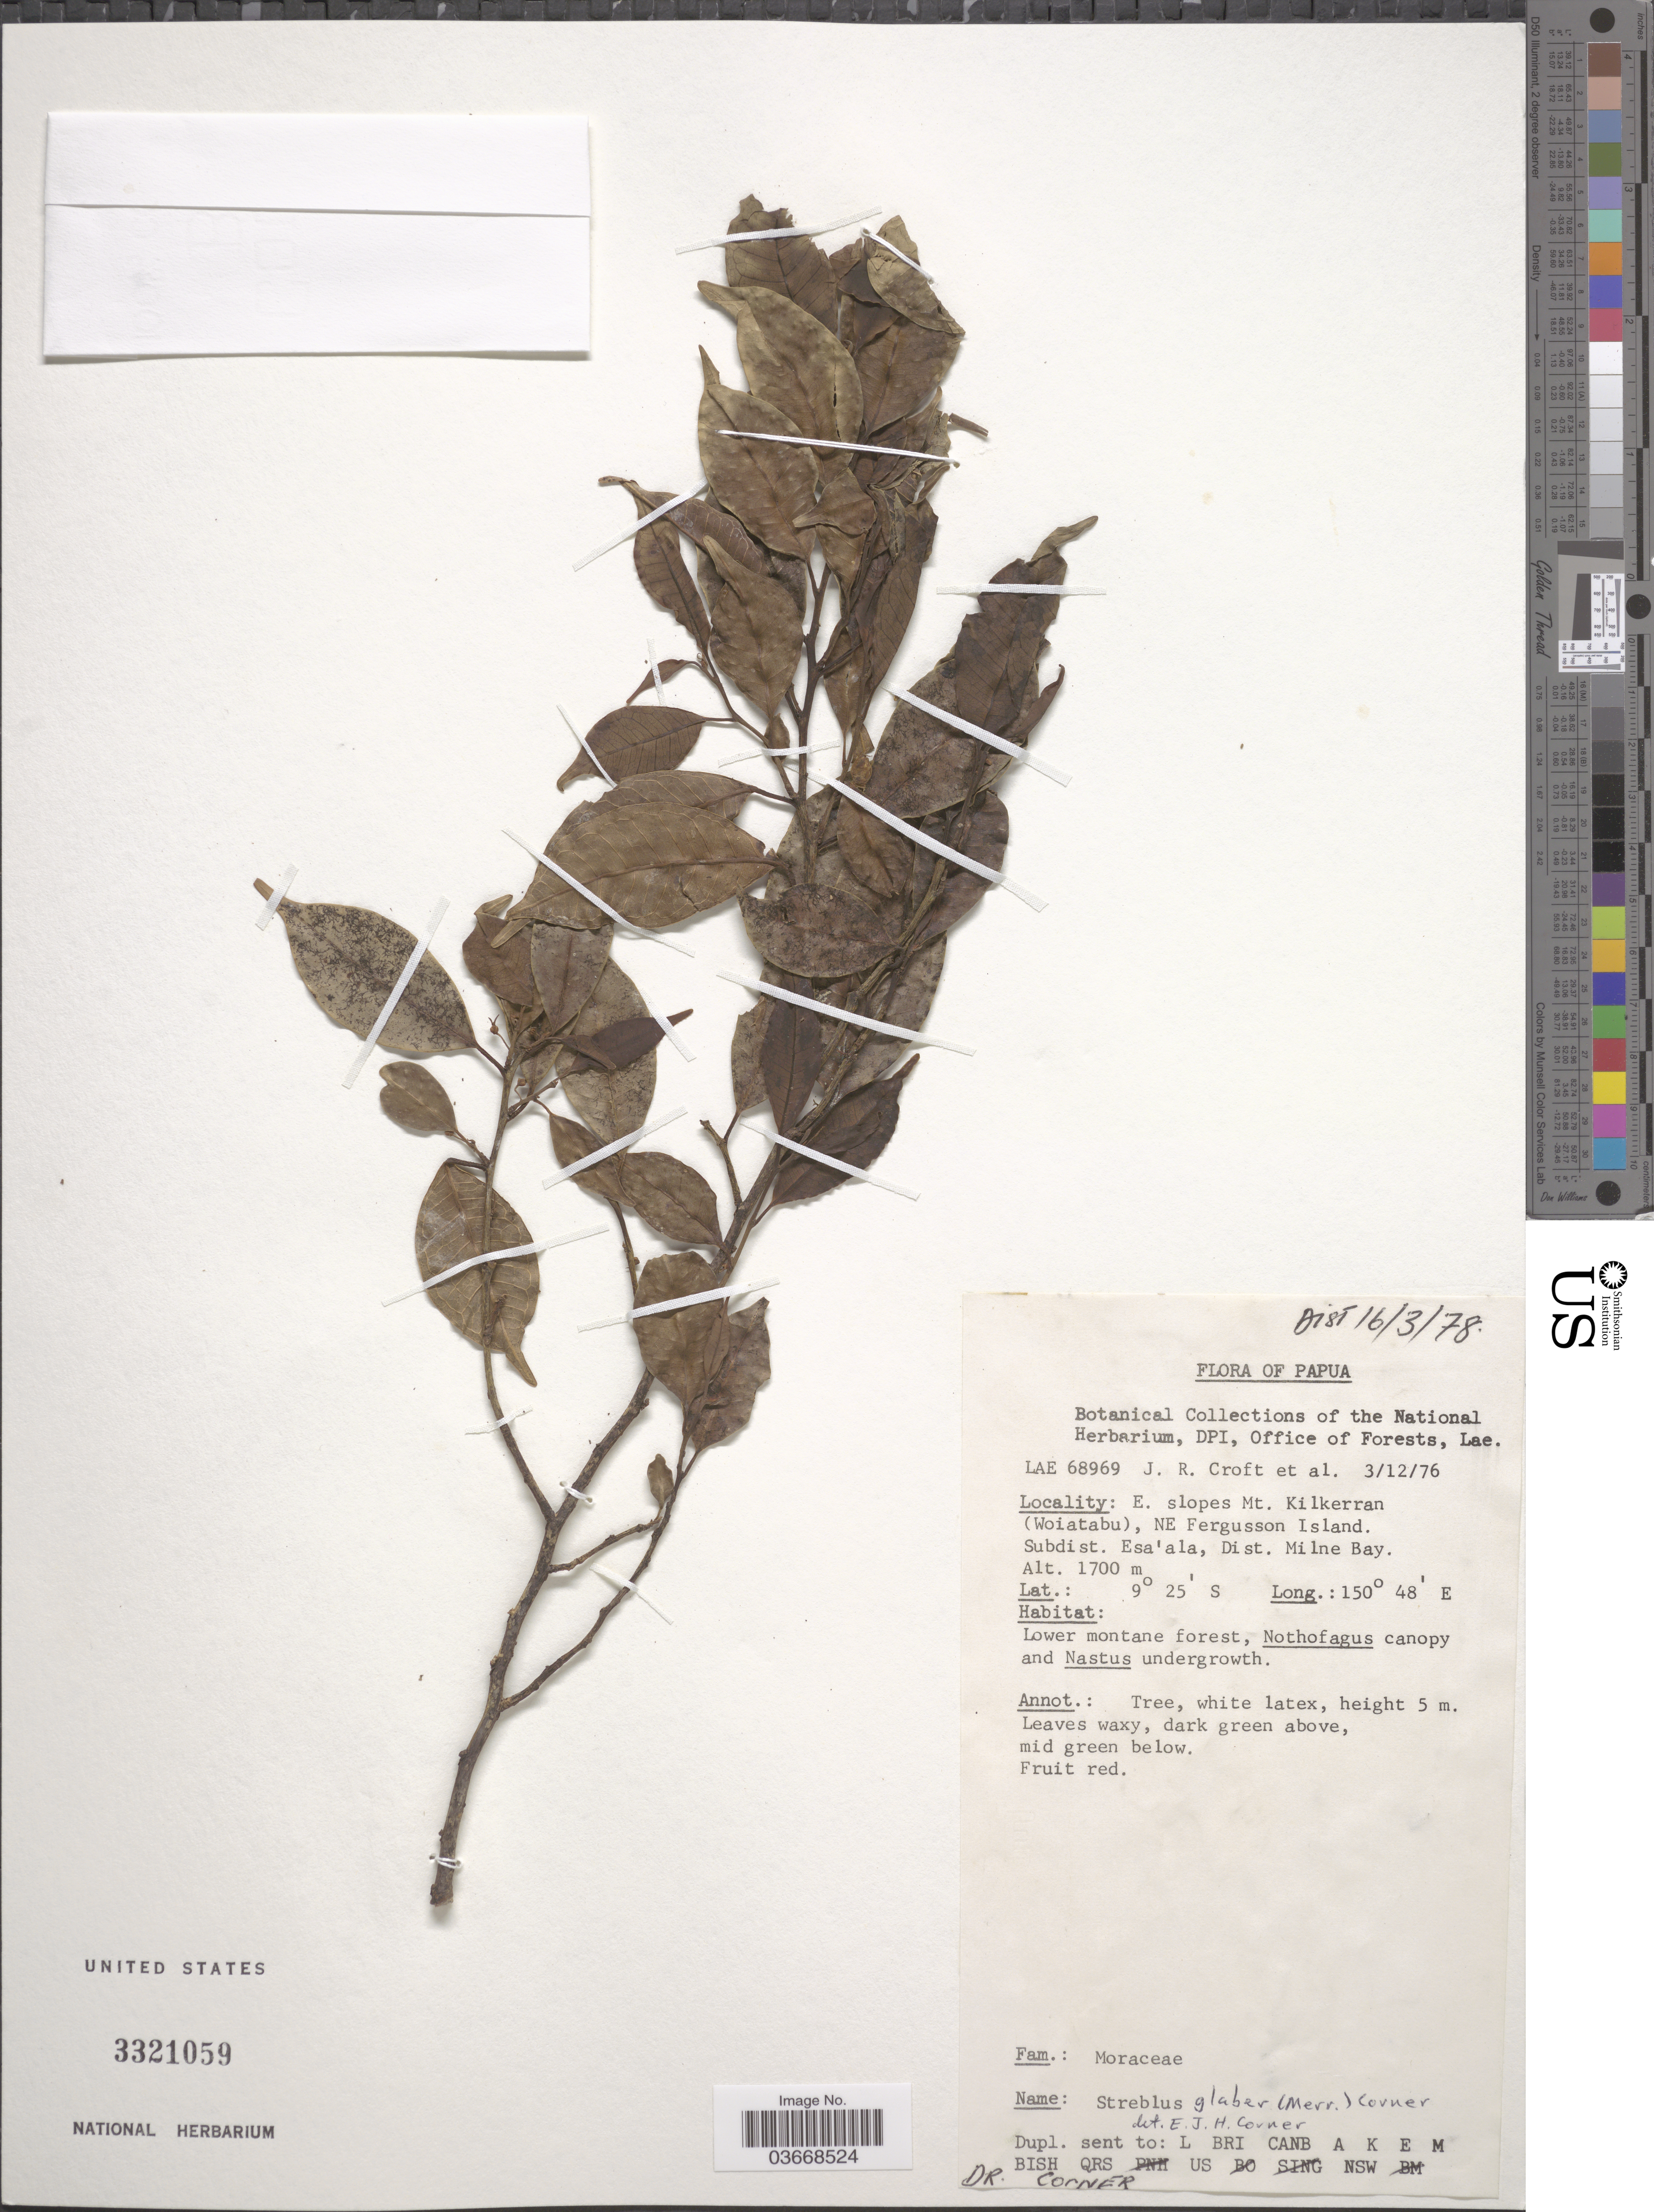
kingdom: Plantae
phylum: Tracheophyta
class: Magnoliopsida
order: Rosales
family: Moraceae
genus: Paratrophis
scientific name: Paratrophis glabra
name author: (Merr.) Steenis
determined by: Wagner, W. L., (BOT), Smithsonian Institution - National Museum of Natural History (UNITED STATES)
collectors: J. R. Croft & et al.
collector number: LAE68969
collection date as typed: Transcribed d/m/y: 3/12/76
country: Papua New Guinea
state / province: Milne Bay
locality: E. slopes Mt. Kilkerran (Woiatabu), NE Fergusson Island. Subdist. Esa'ala, Dist. Milne Bay.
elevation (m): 1700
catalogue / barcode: US 3321059